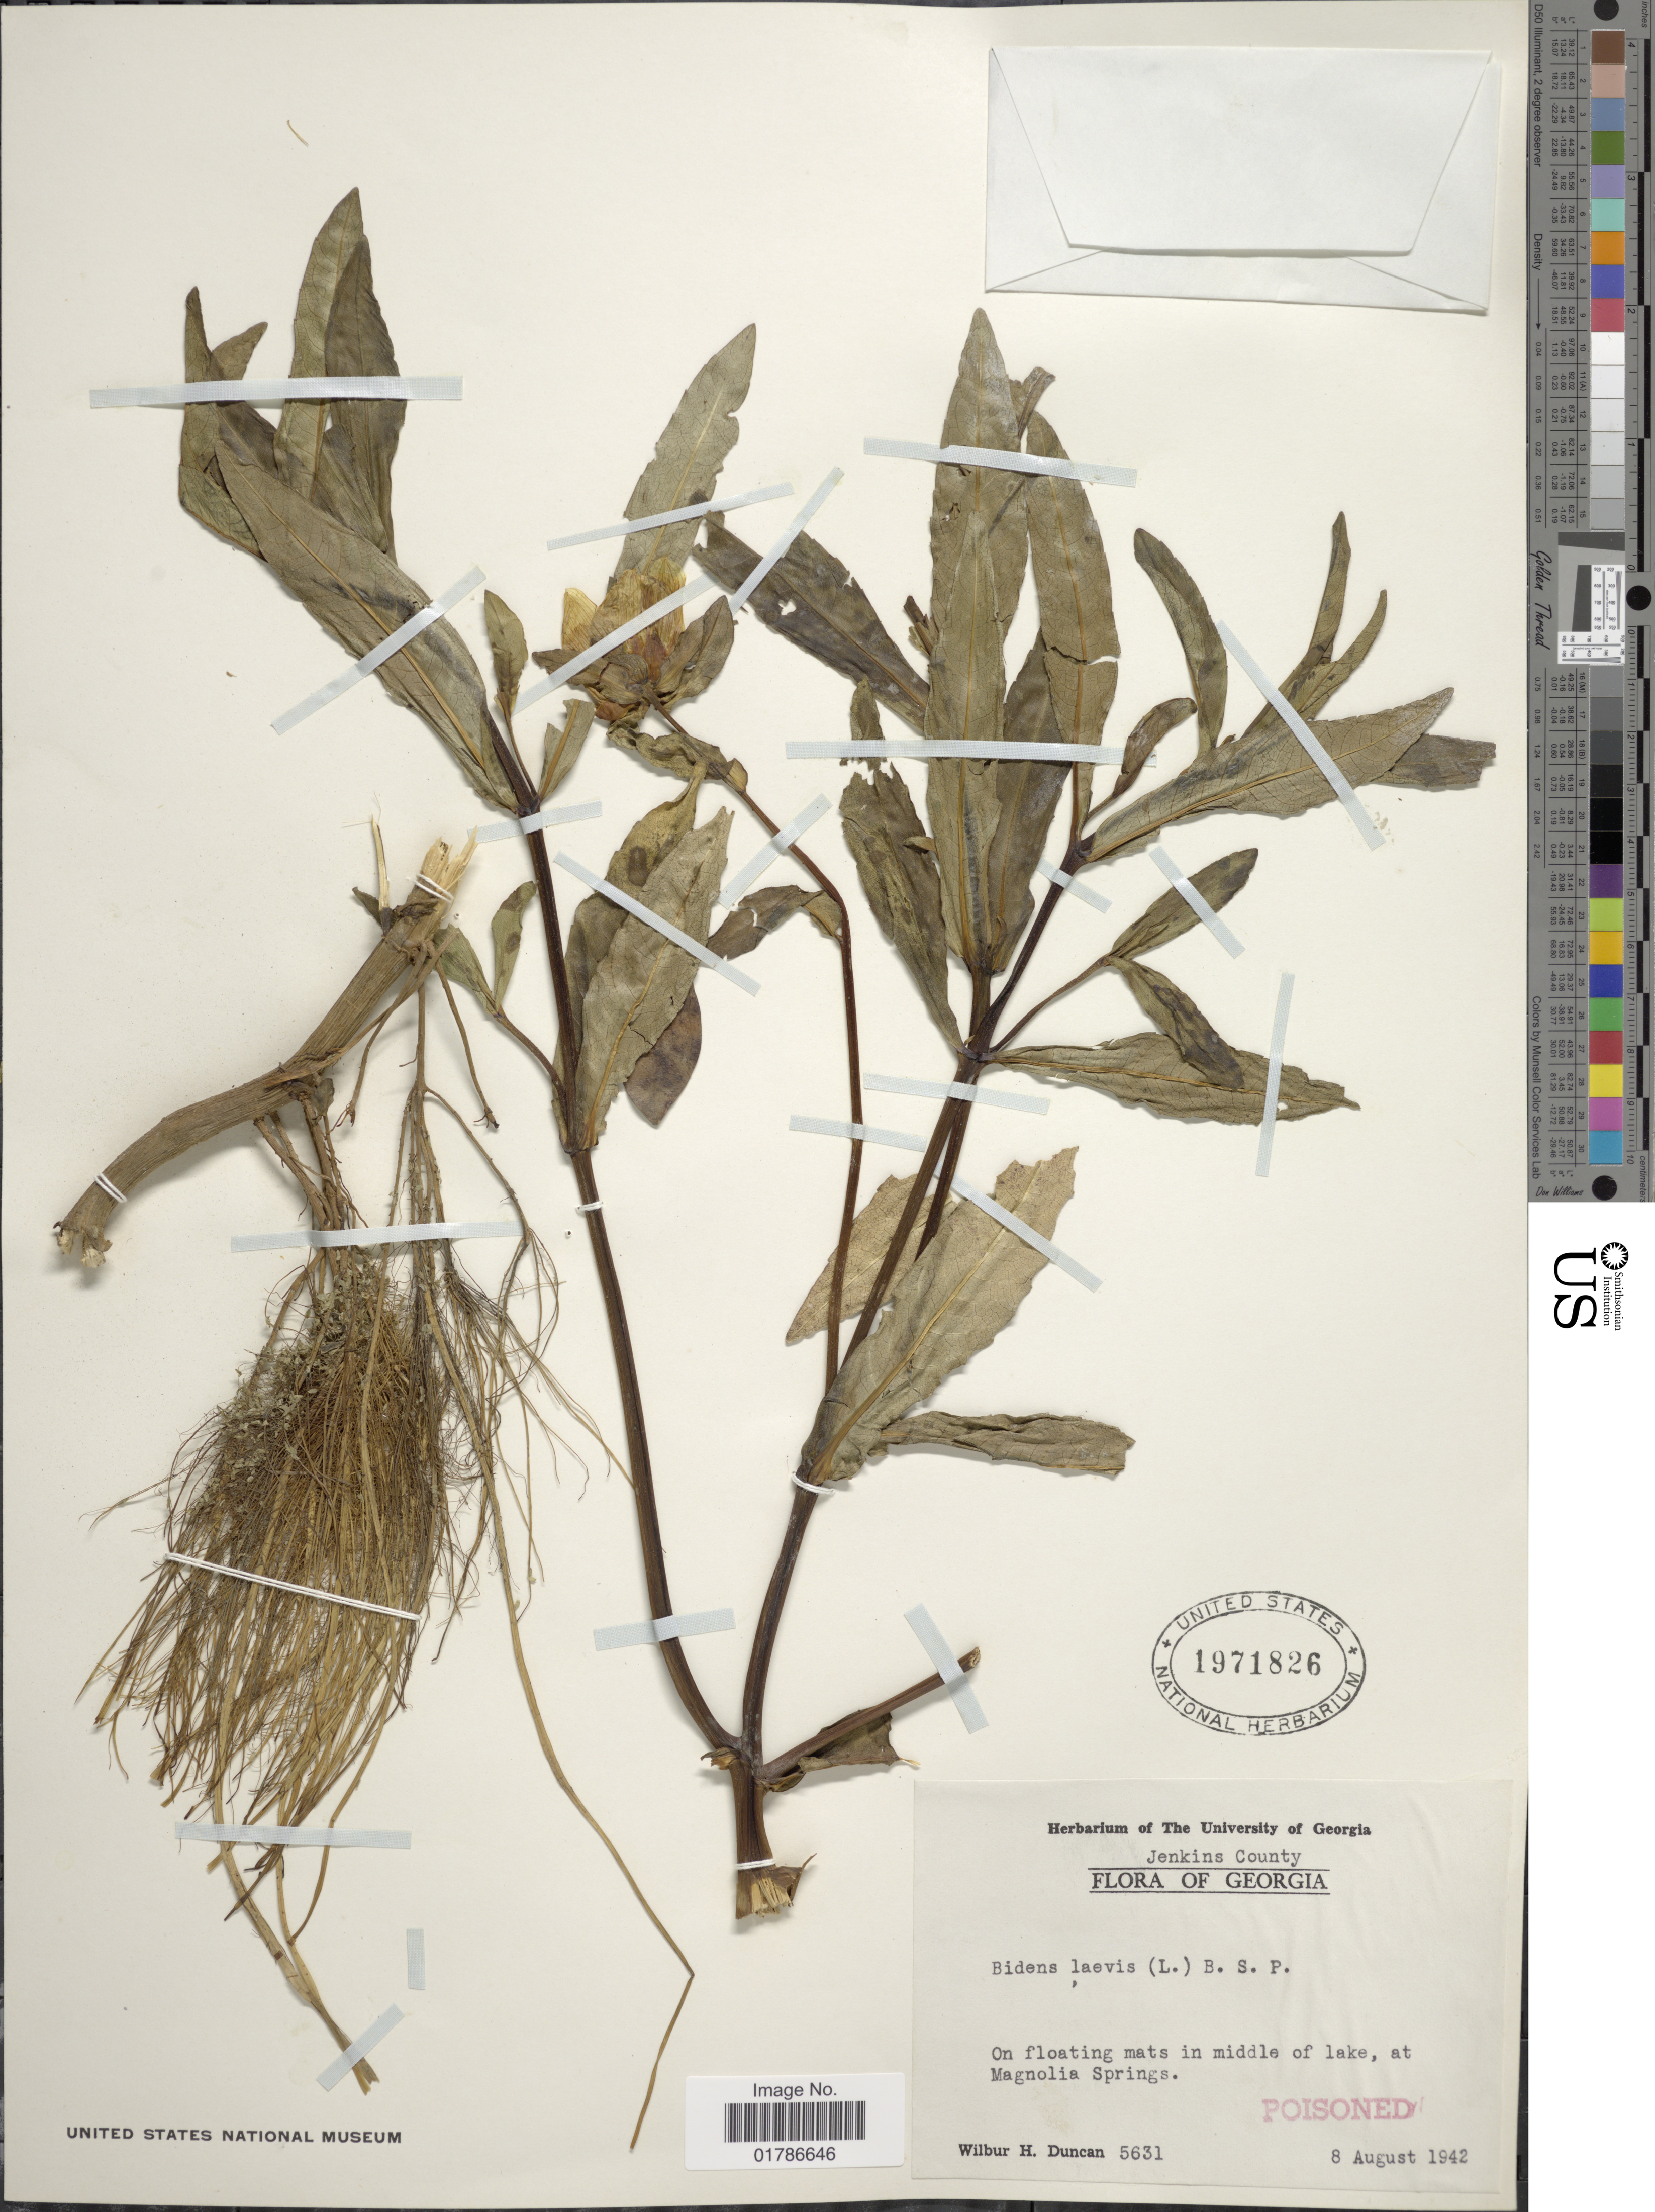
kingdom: Plantae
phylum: Tracheophyta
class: Magnoliopsida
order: Asterales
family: Asteraceae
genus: Bidens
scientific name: Bidens laevis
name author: (L.) Britton, Stearns & Poggenb.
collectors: W. H. Duncan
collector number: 5631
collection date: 1942-08-08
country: United States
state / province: Georgia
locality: Jenkins County, on floating mats in middle of lake, at Magnolia Springs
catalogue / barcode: US 1971826